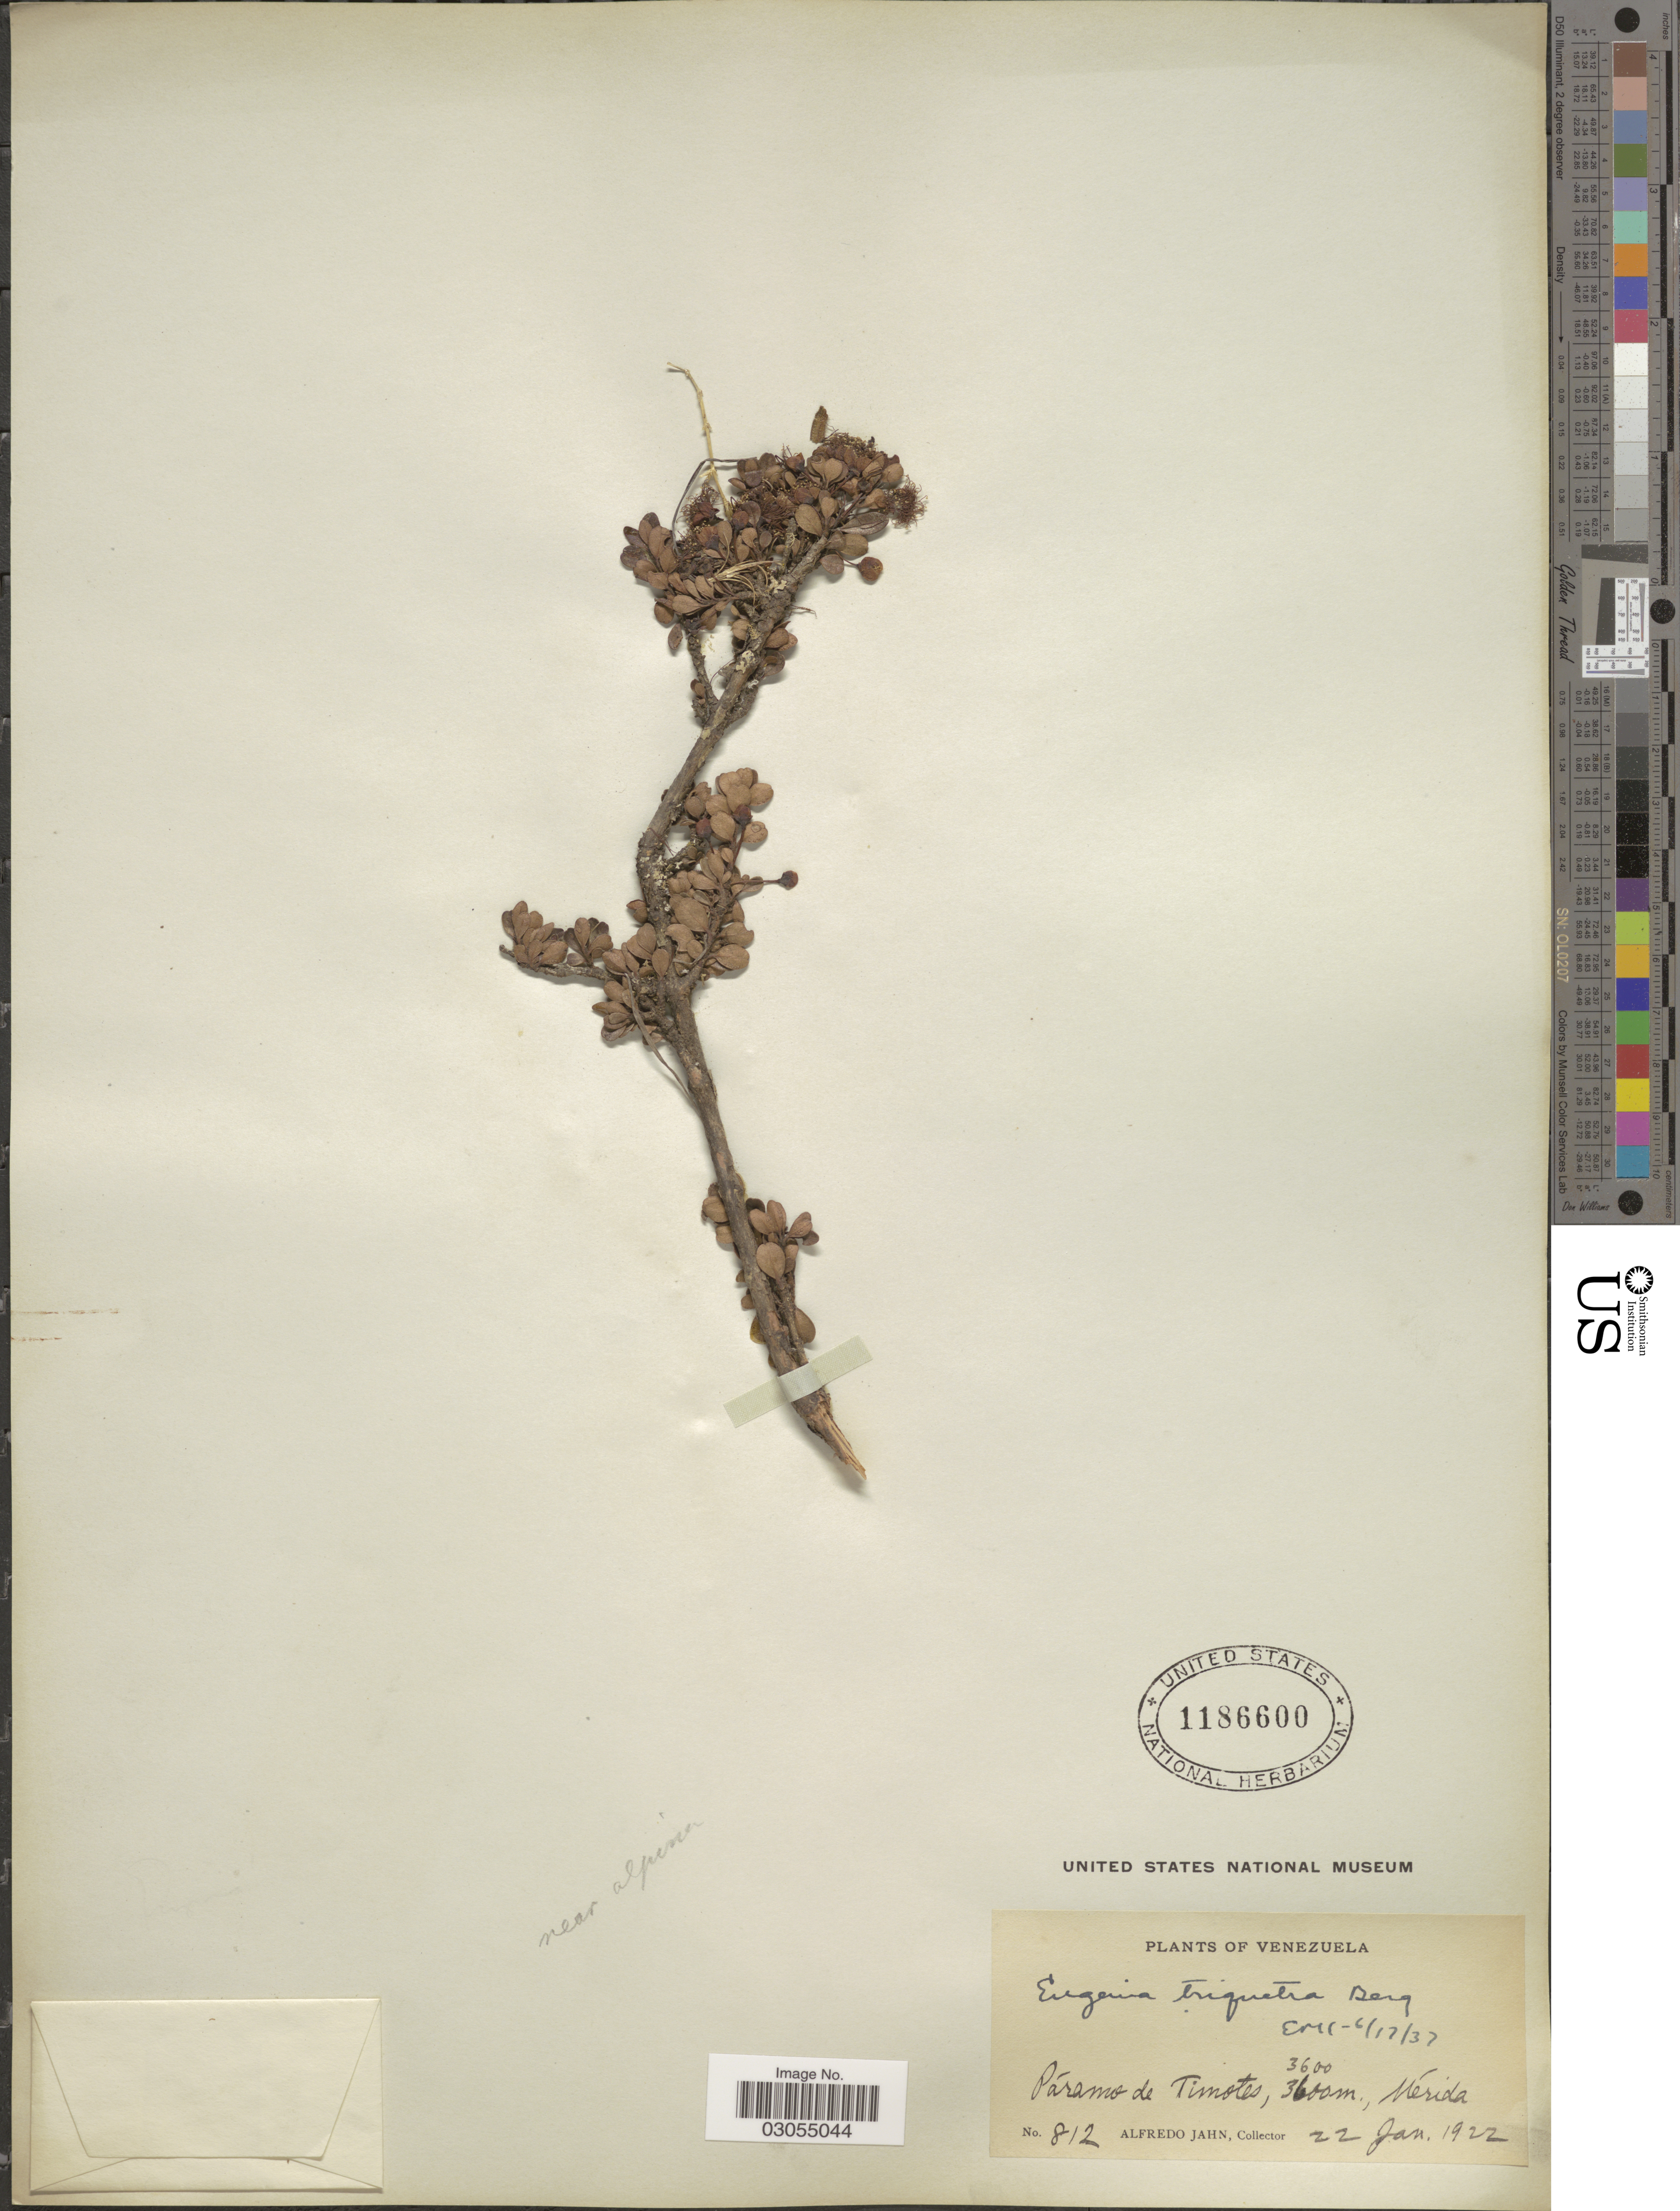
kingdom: Plantae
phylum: Tracheophyta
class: Magnoliopsida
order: Myrtales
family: Myrtaceae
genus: Myrcianthes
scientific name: Myrcianthes myrsinoides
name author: (Kunth) Grifo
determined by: Strong, Mark T., (BOT), Smithsonian Institution - National Museum of Natural History (UNITED STATES)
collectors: A. Jahn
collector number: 812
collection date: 1922-01-22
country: Venezuela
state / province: Mérida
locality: Páramo de Timotes, Mérida.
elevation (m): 3600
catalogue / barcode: US 1186600